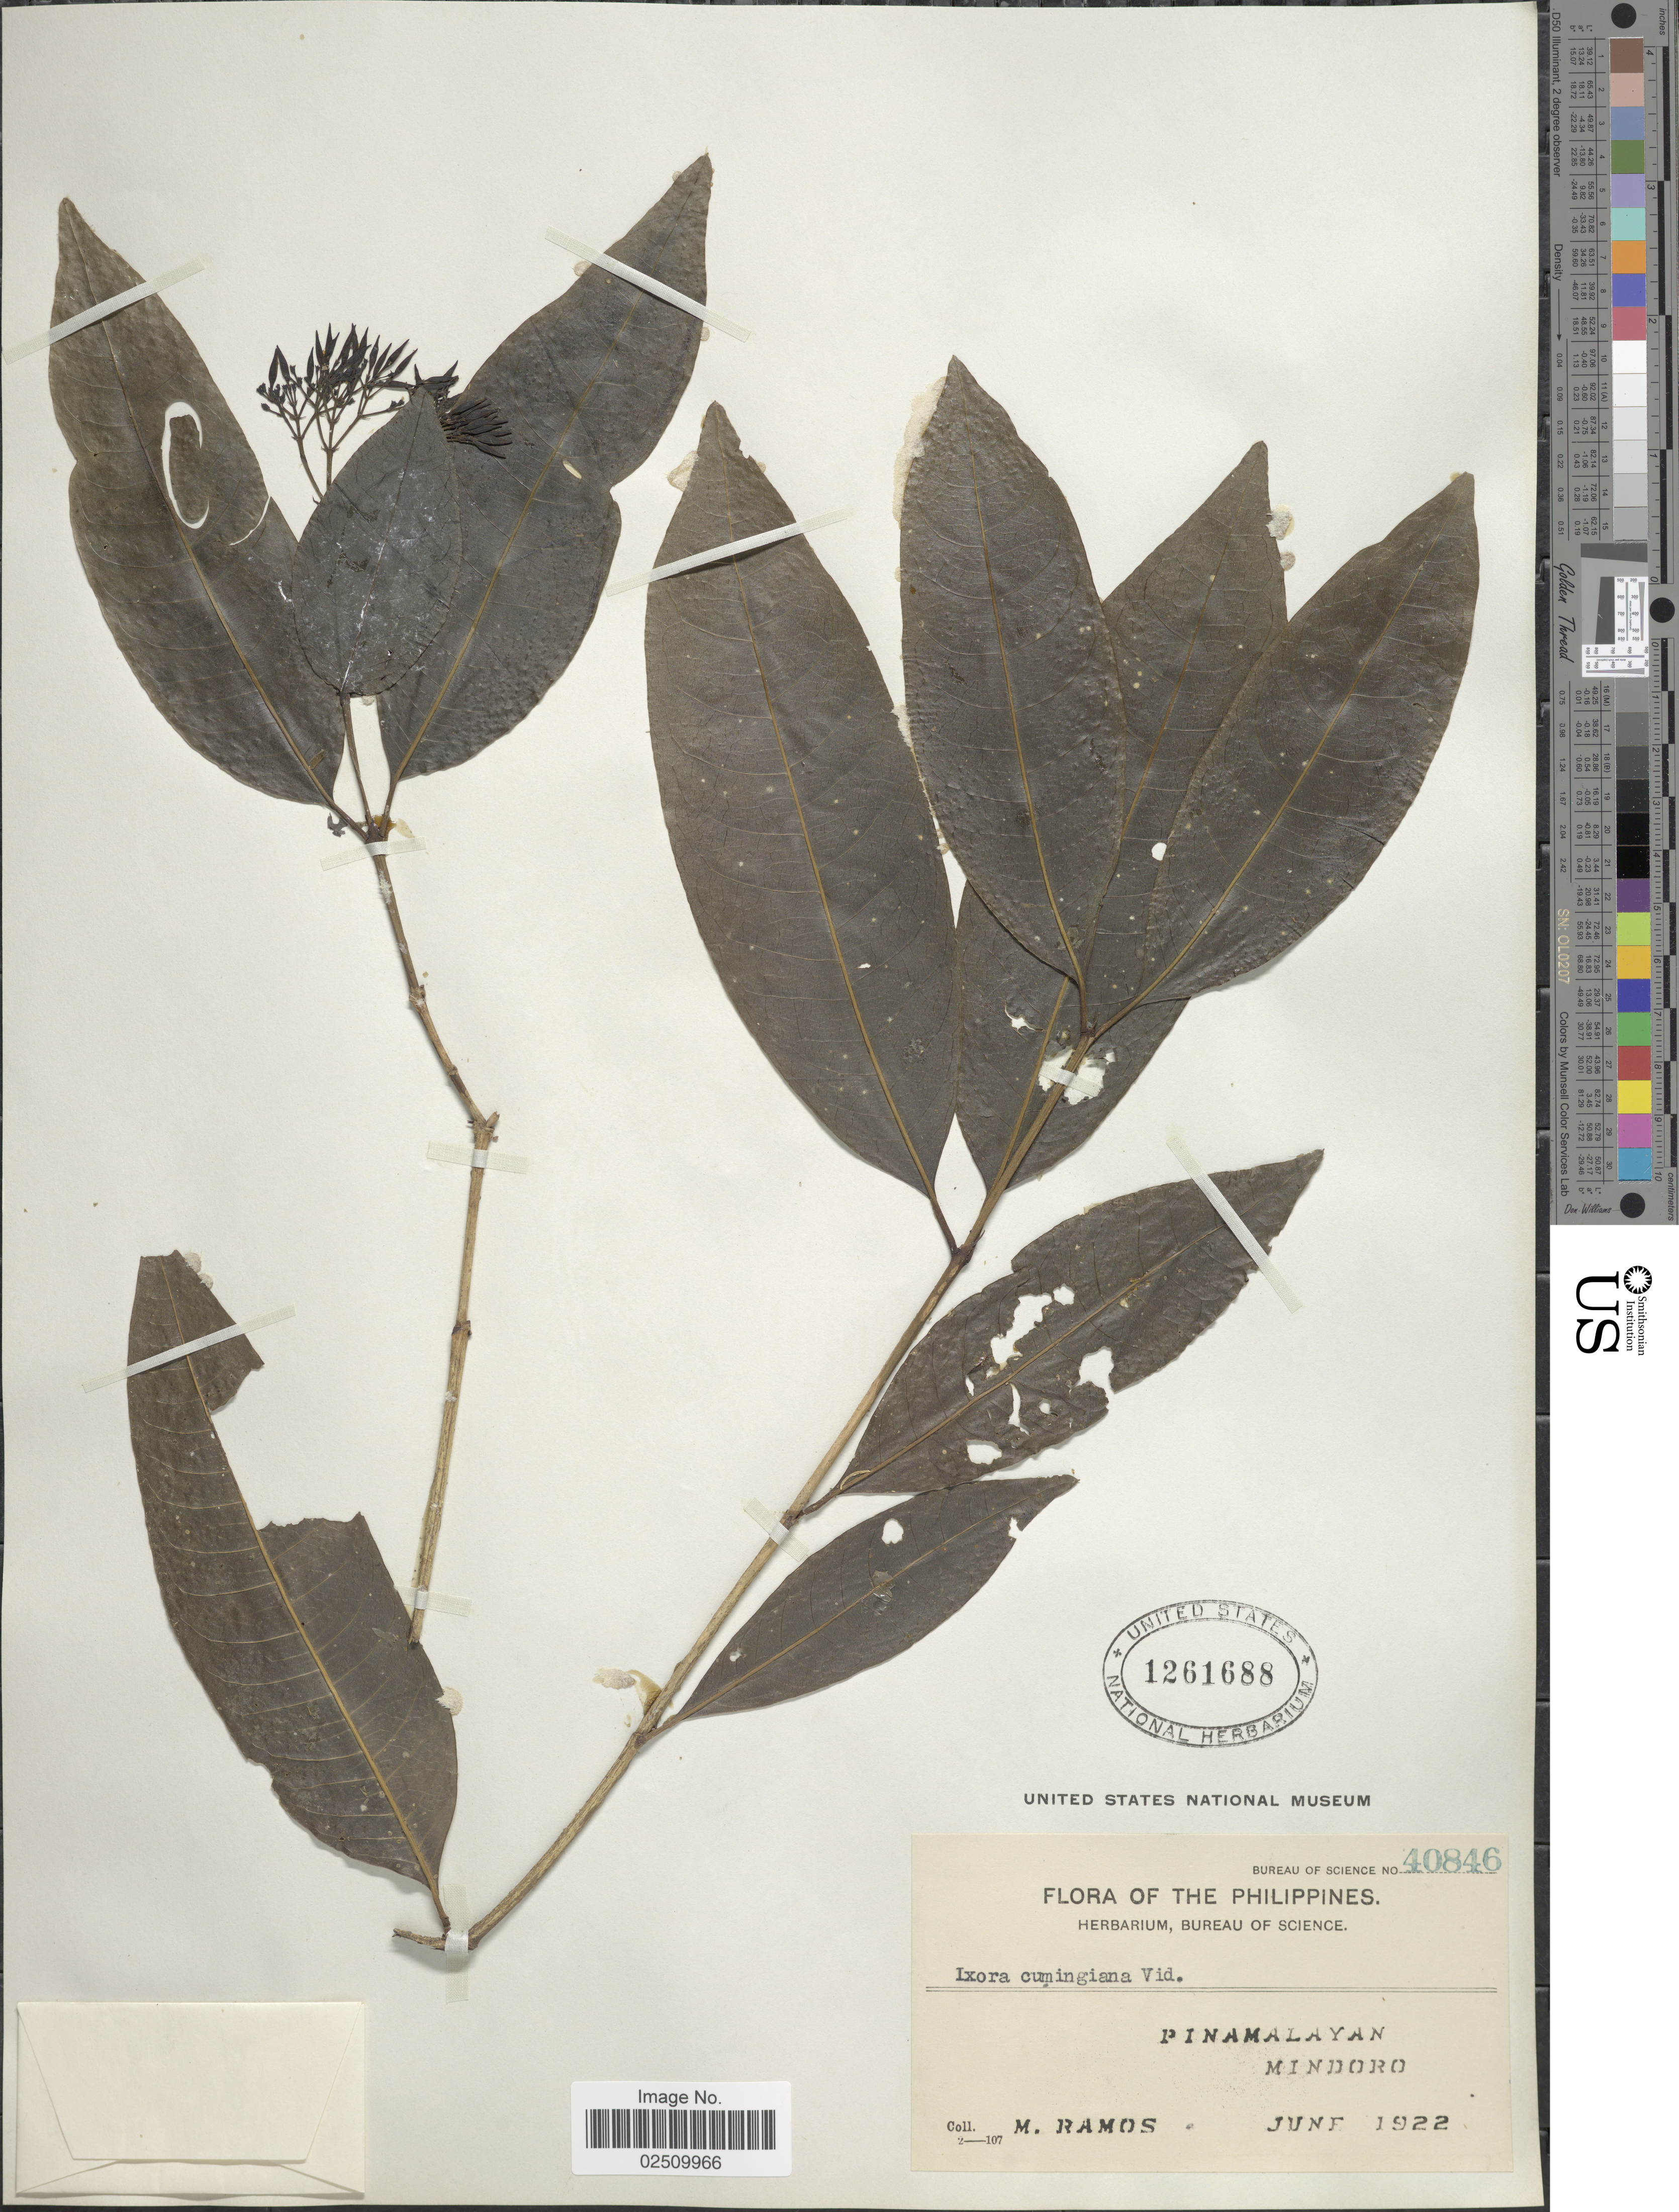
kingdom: Plantae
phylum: Tracheophyta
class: Magnoliopsida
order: Gentianales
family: Rubiaceae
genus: Ixora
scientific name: Ixora cumingiana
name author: S. Vidal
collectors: M. Ramos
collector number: Bureau of Science 40846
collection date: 1922-06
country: Philippines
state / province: Mimaropa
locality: Pinamalayan, Mindoro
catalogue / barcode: US 1261688